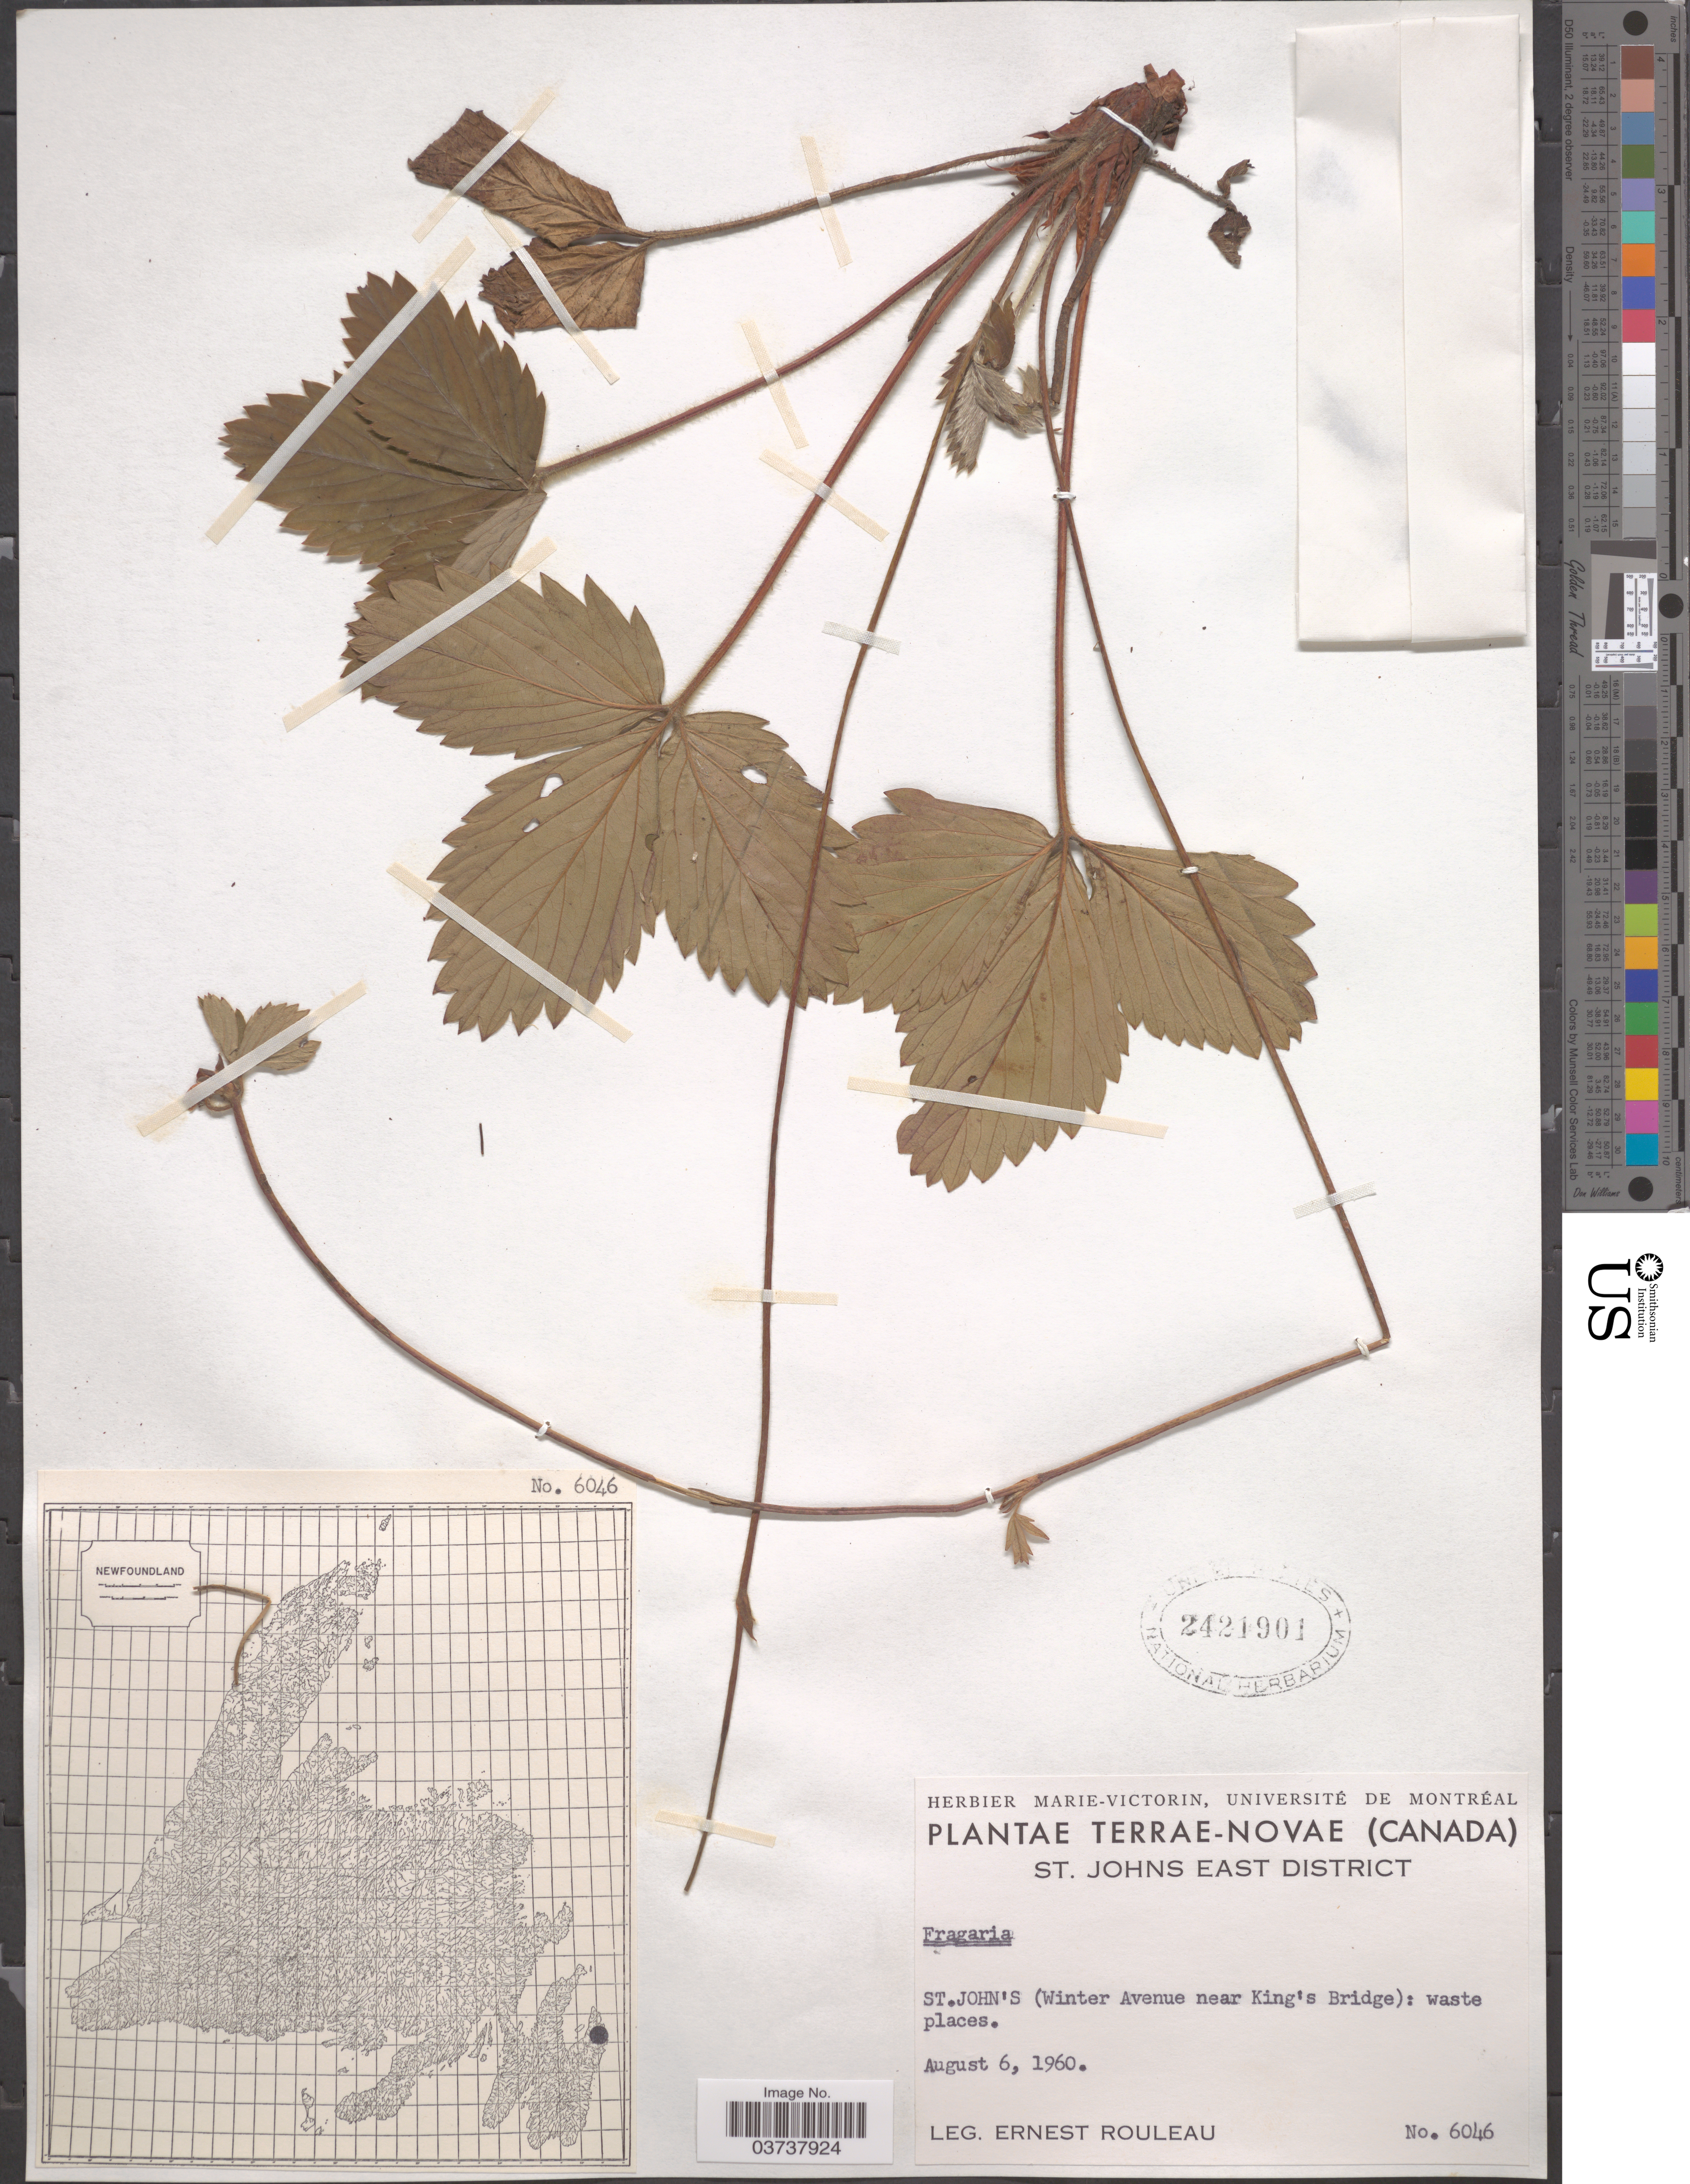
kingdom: Plantae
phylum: Tracheophyta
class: Magnoliopsida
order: Rosales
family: Rosaceae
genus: Fragaria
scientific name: Fragaria sp.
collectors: E. Rouleau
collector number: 6046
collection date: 1960-08-06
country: Canada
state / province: Newfoundland and Labrador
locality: Terrae-Novae, St. Johns East District. St. John's (Winter Avenue near King's Bridge): waste places.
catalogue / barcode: US 2421901